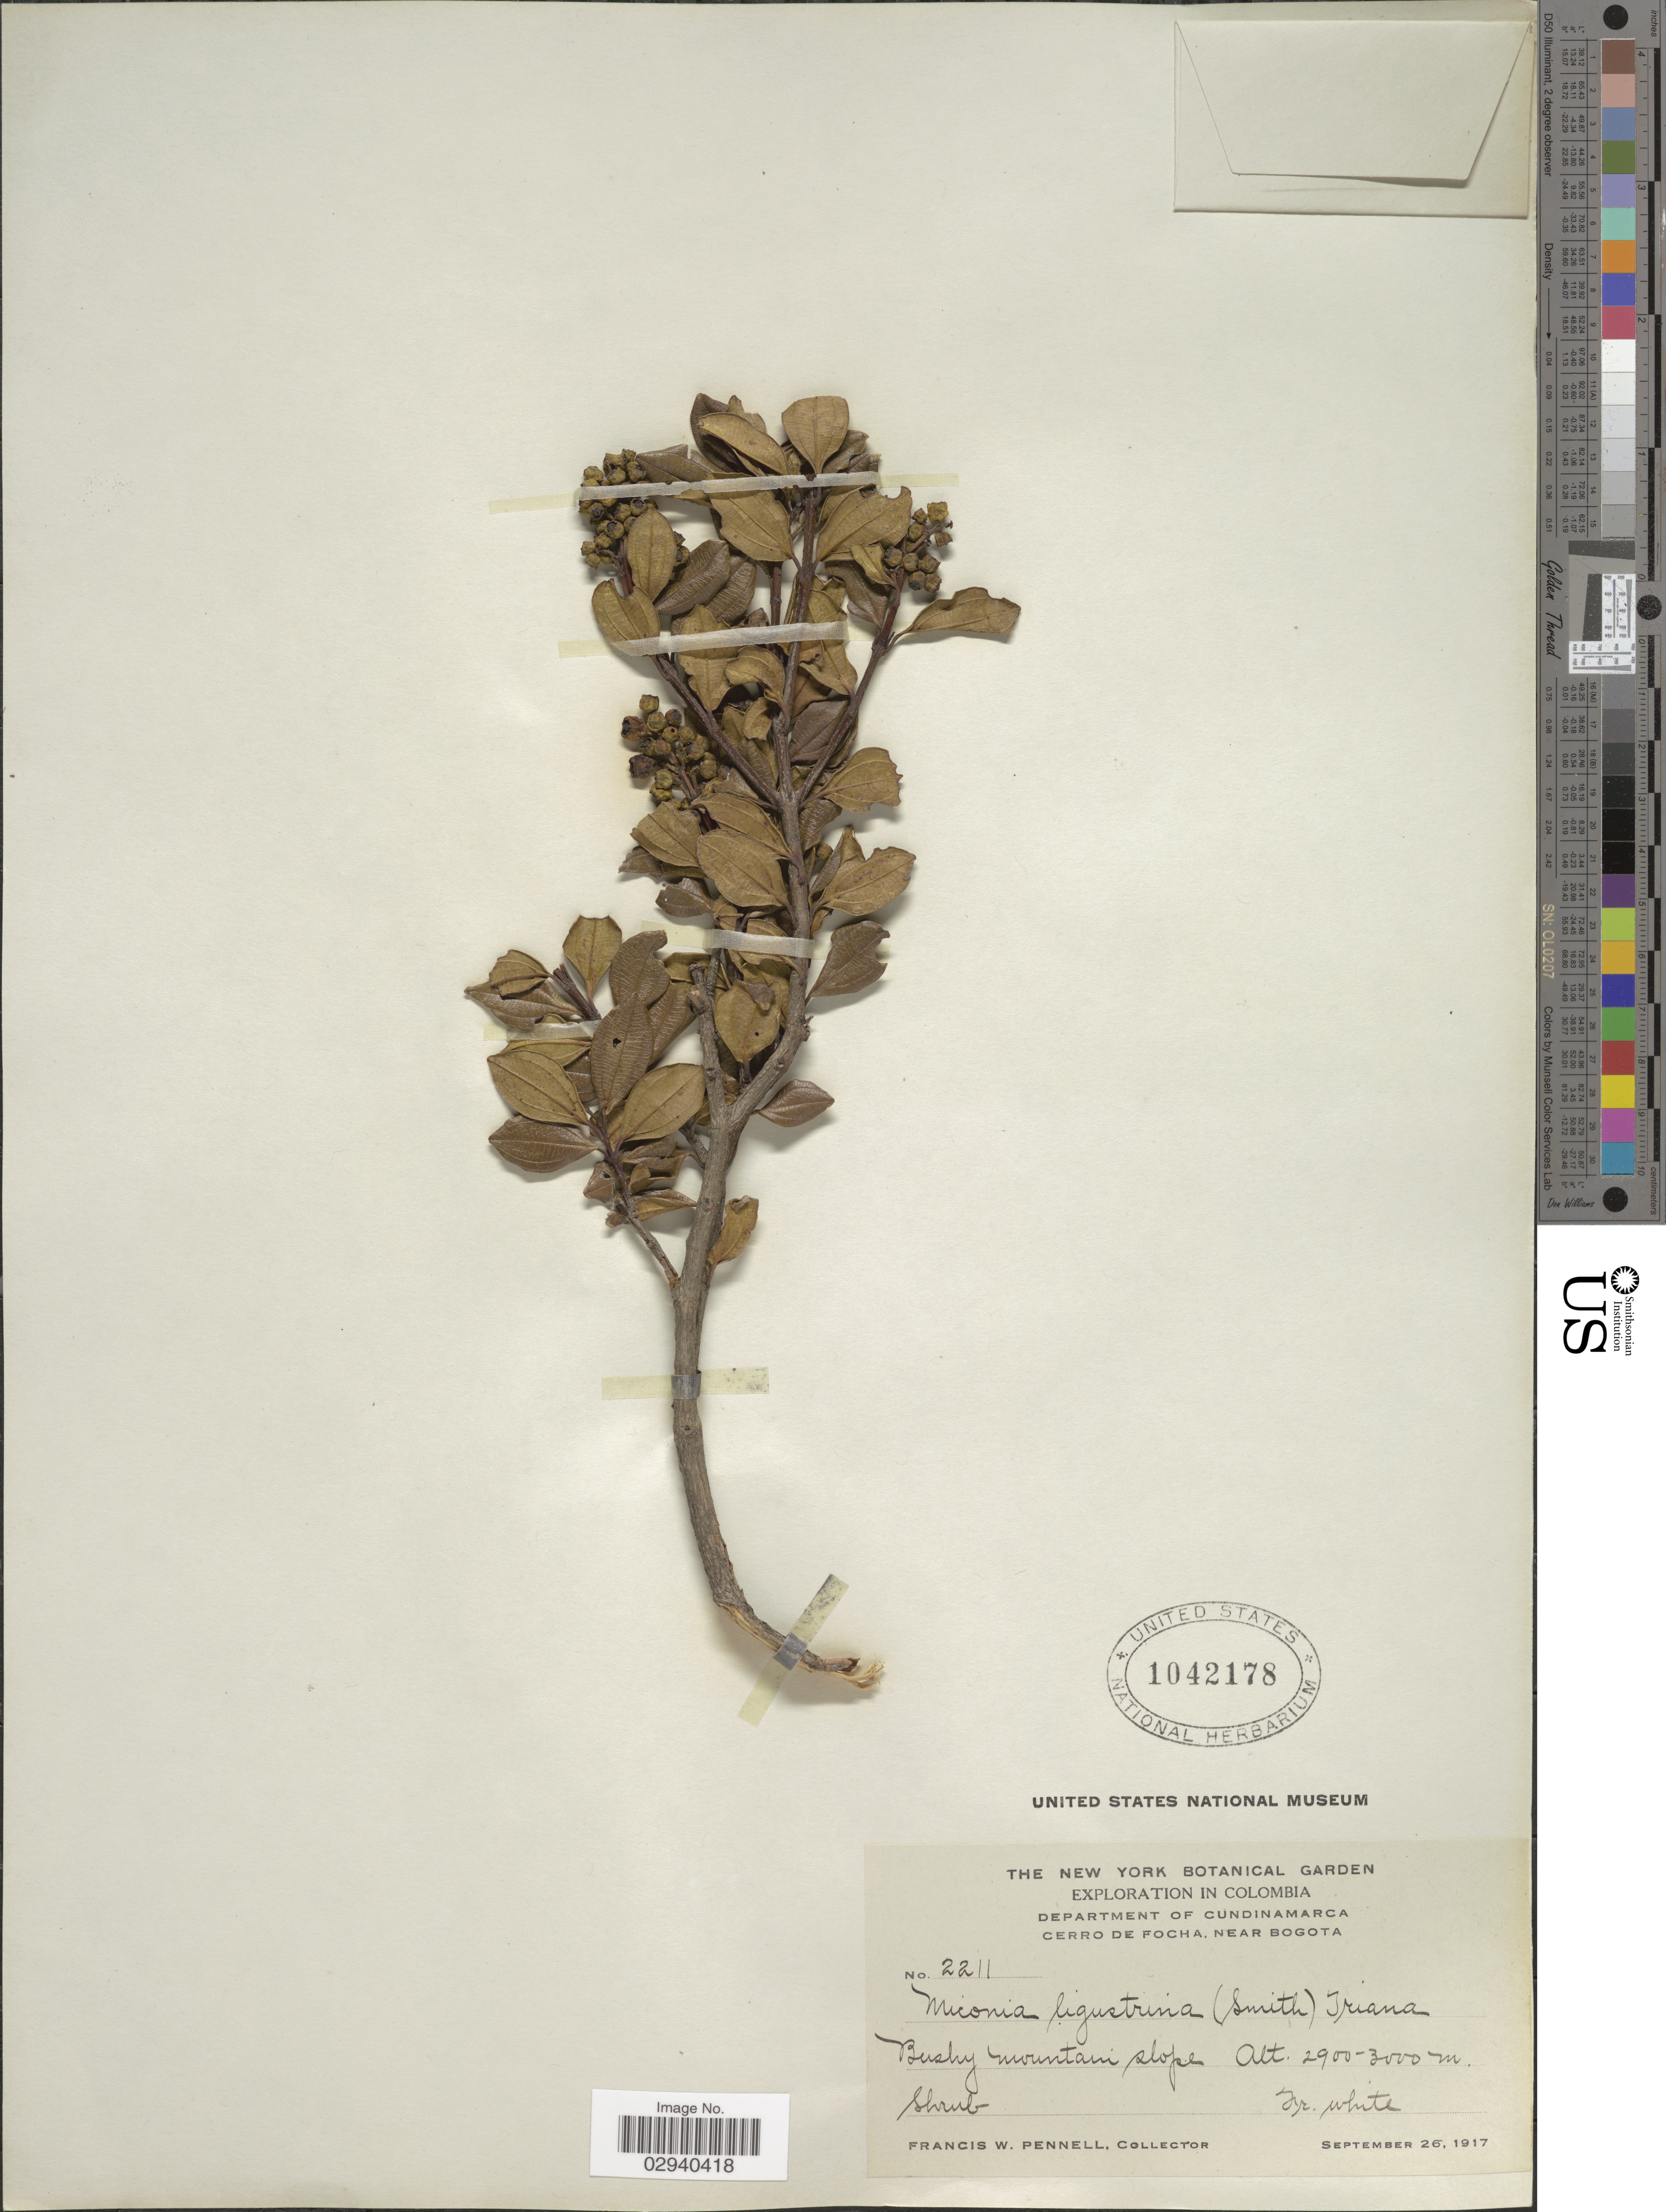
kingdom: Plantae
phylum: Tracheophyta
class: Magnoliopsida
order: Myrtales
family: Melastomataceae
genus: Miconia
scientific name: Miconia ligustrina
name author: (Sw.) Triana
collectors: F. W. Pennell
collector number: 2211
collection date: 1917-09-26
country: Colombia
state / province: Cundinamarca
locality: Department of Cundinamarca, Cerro de Focha, near Bogota.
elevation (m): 2900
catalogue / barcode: US 1042178